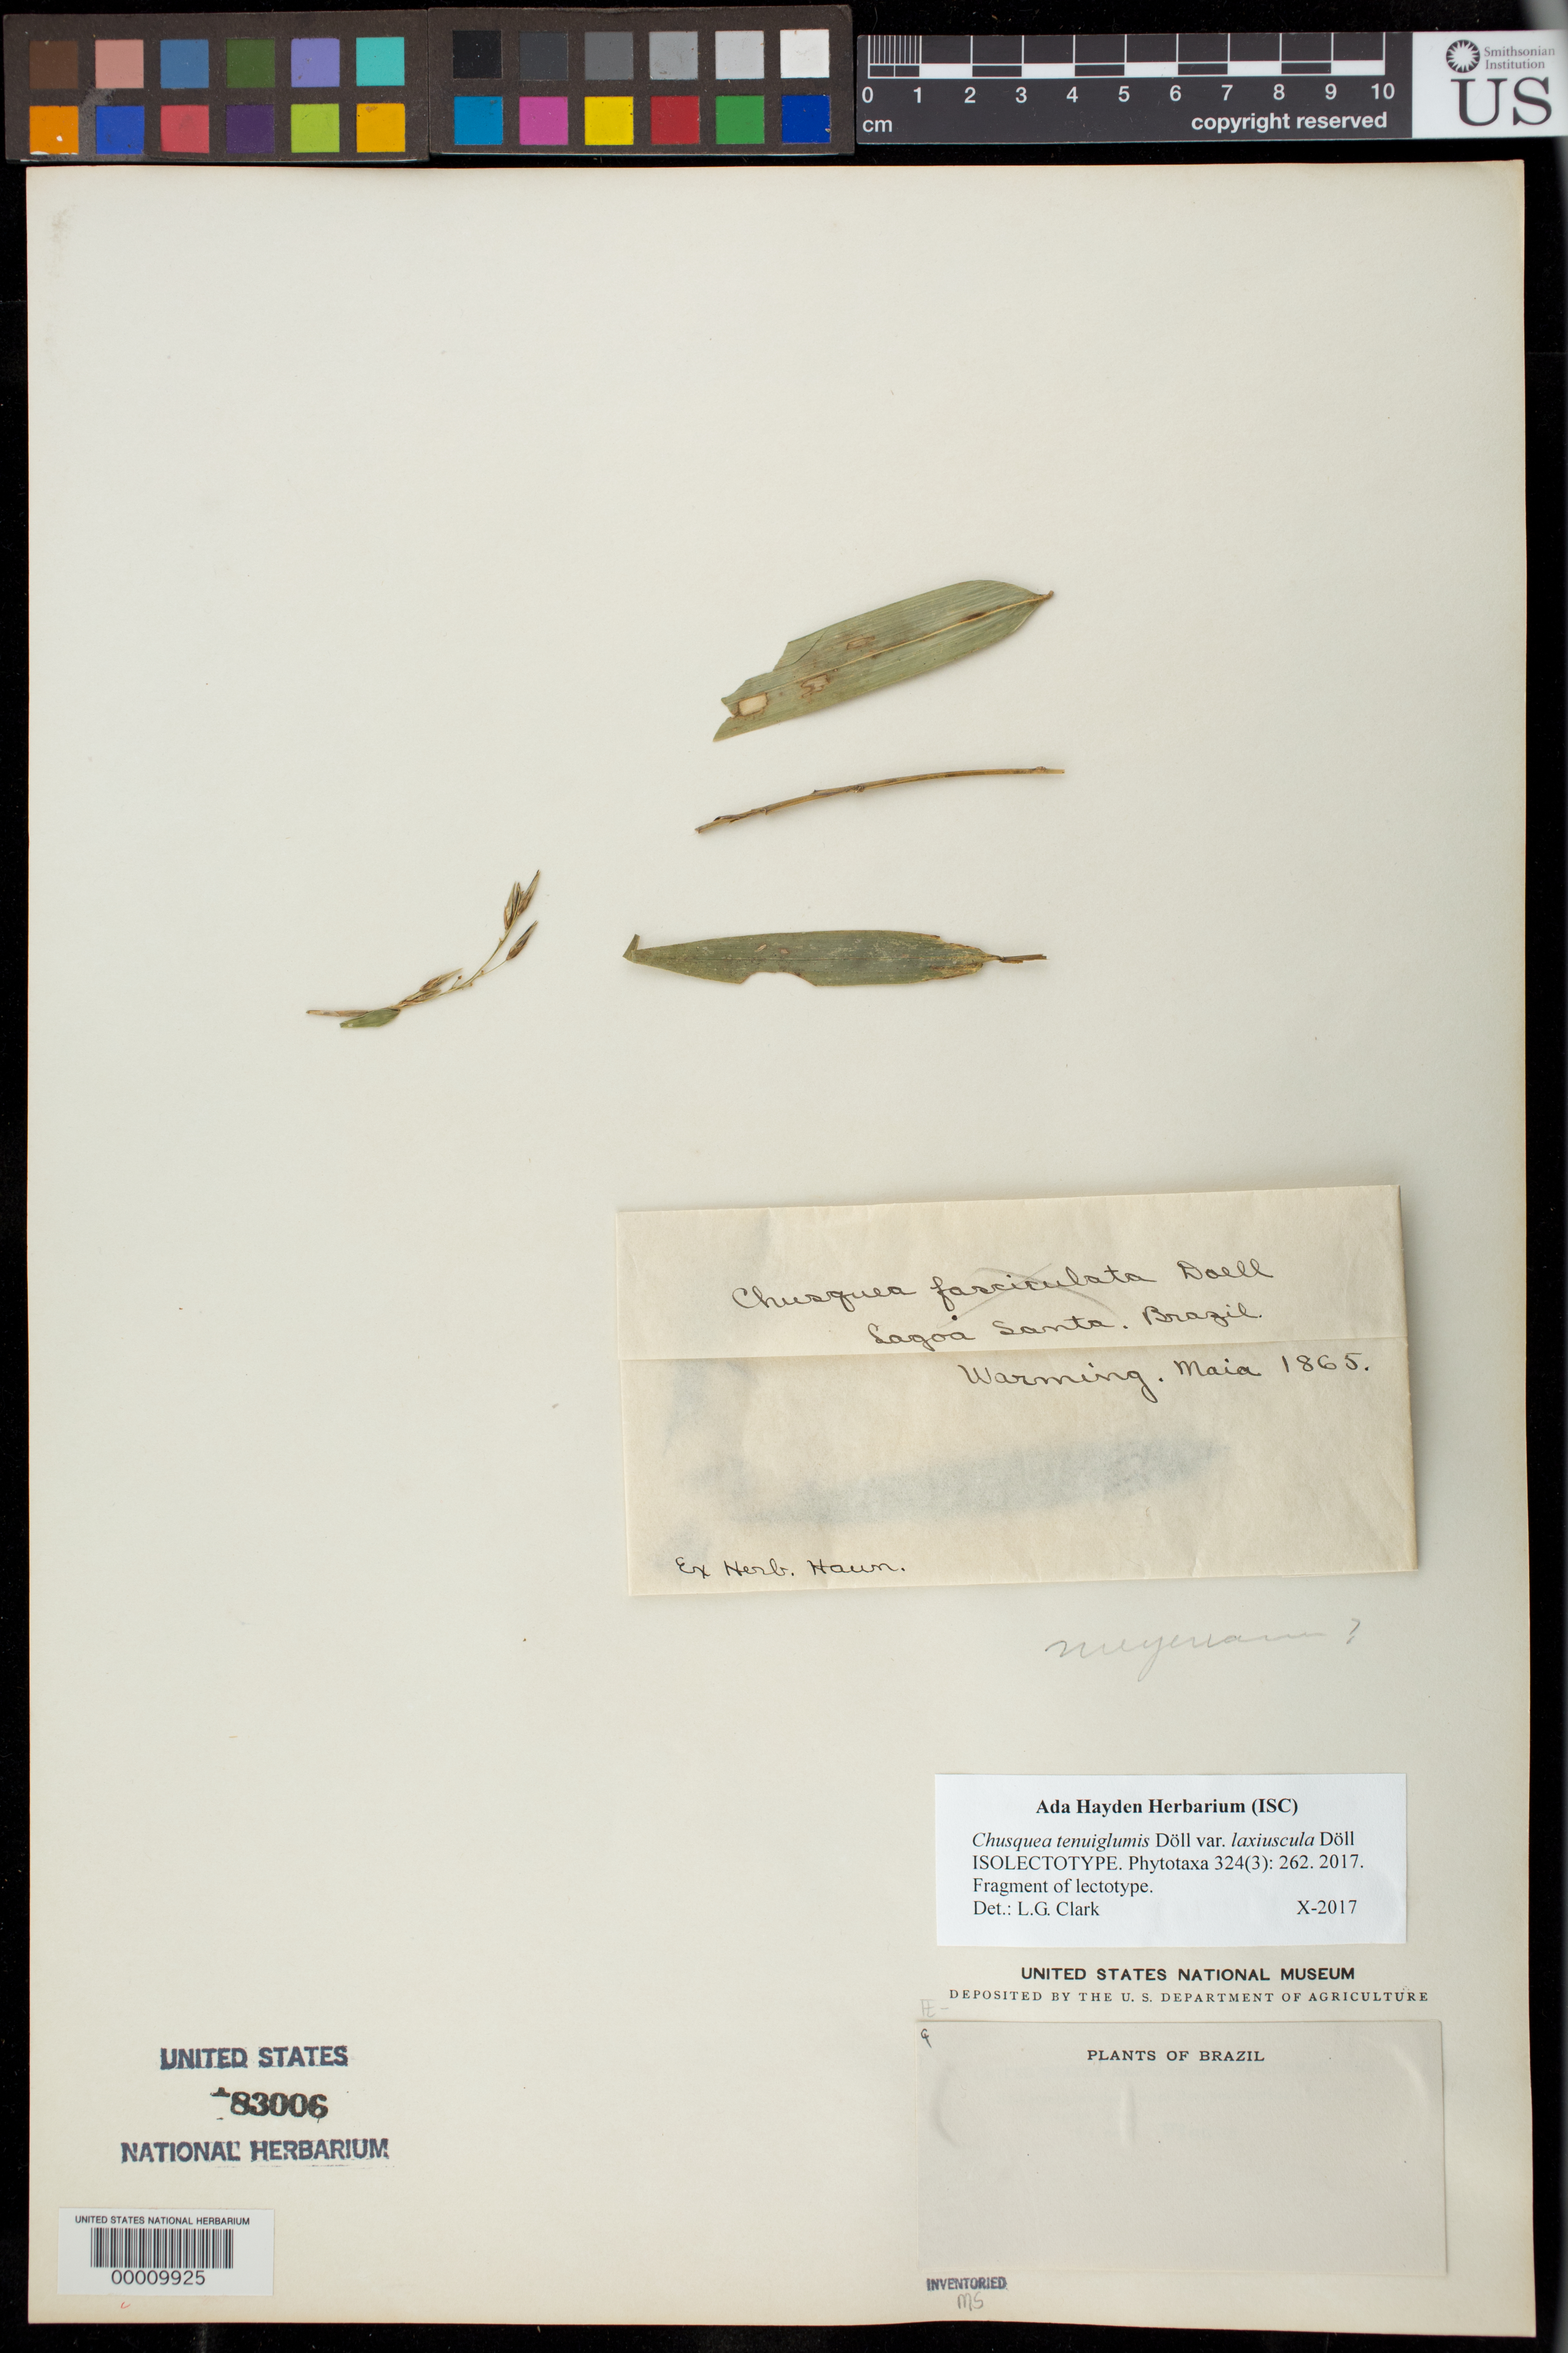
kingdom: Plantae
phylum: Tracheophyta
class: Liliopsida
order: Poales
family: Poaceae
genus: Chusquea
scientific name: Chusquea tenuiglumis var. laxiuscula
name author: Döll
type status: Isolectotype; Type Collection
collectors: E. Warming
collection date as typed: Maia 1865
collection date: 1865-05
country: Brazil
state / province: Minas Gerais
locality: Lagoa Santa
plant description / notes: Fragmentary material of type (?) specimen ex herb. Haun.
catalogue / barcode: US 83006